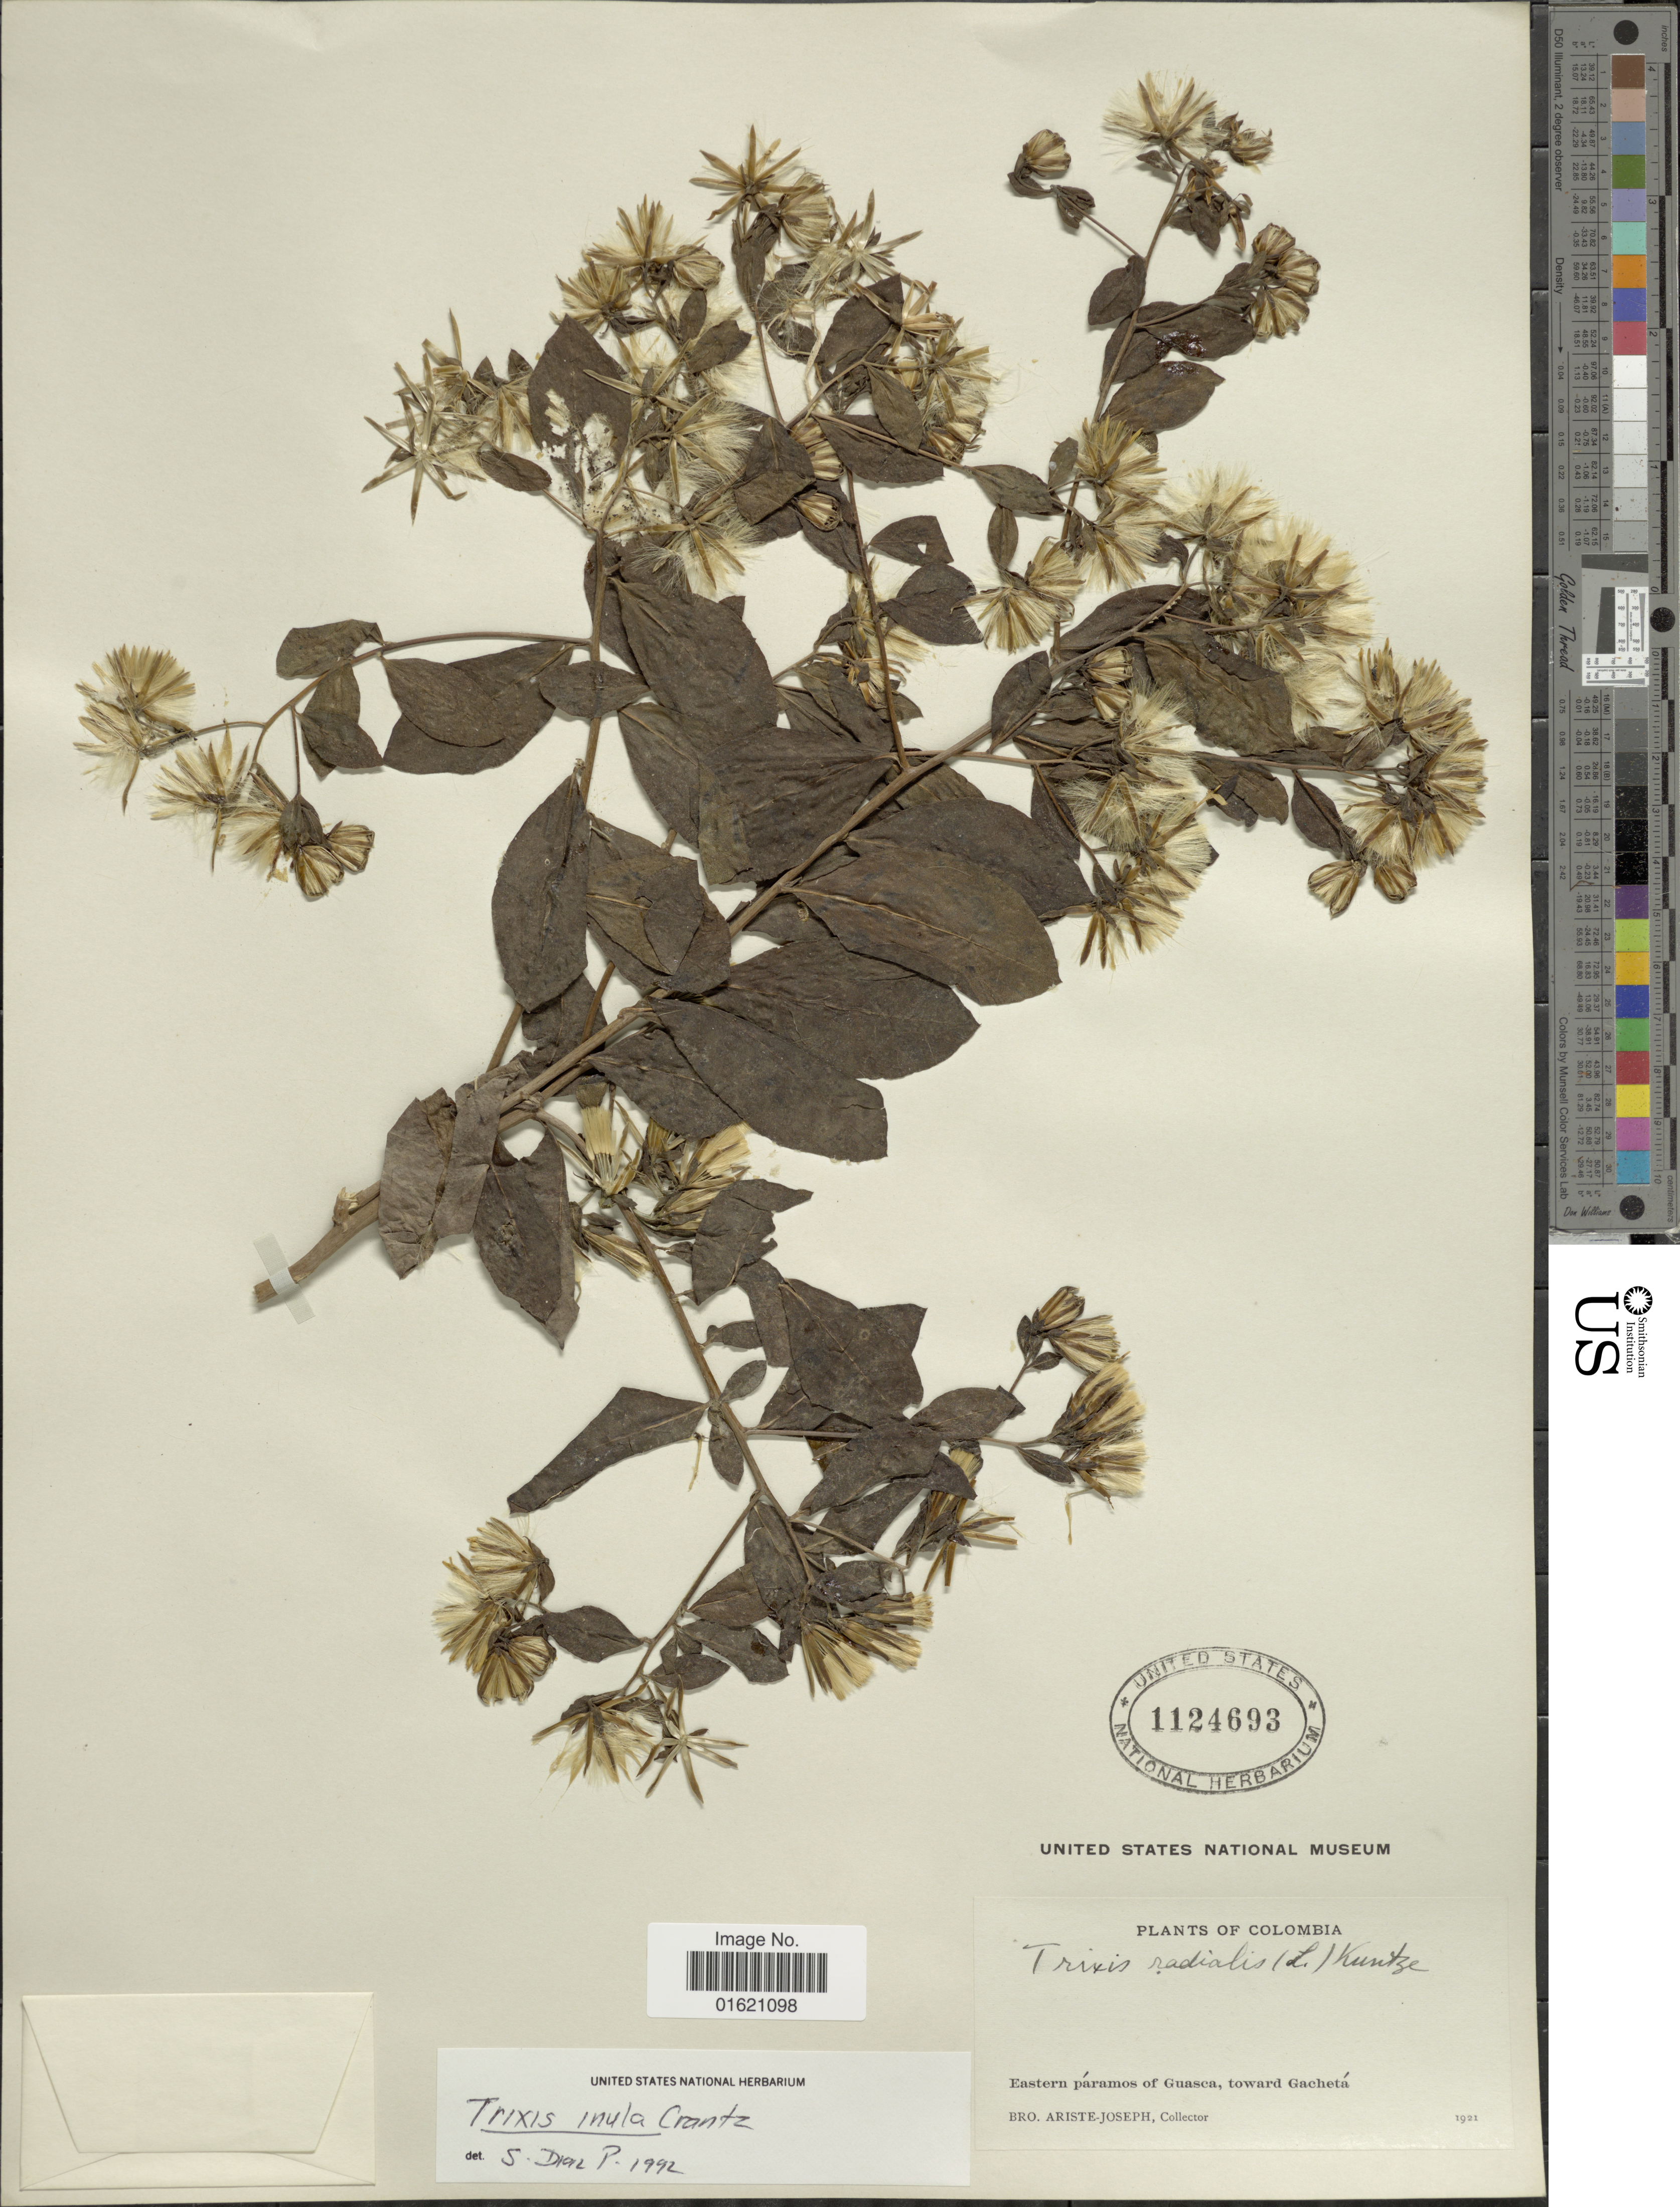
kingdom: Plantae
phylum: Tracheophyta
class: Magnoliopsida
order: Asterales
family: Asteraceae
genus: Trixis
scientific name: Trixis inula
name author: Crantz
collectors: Bro. Ariste-Joseph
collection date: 1921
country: Colombia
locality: Eastern páramos of Guasca, toward Gachetá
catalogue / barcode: US 1124693